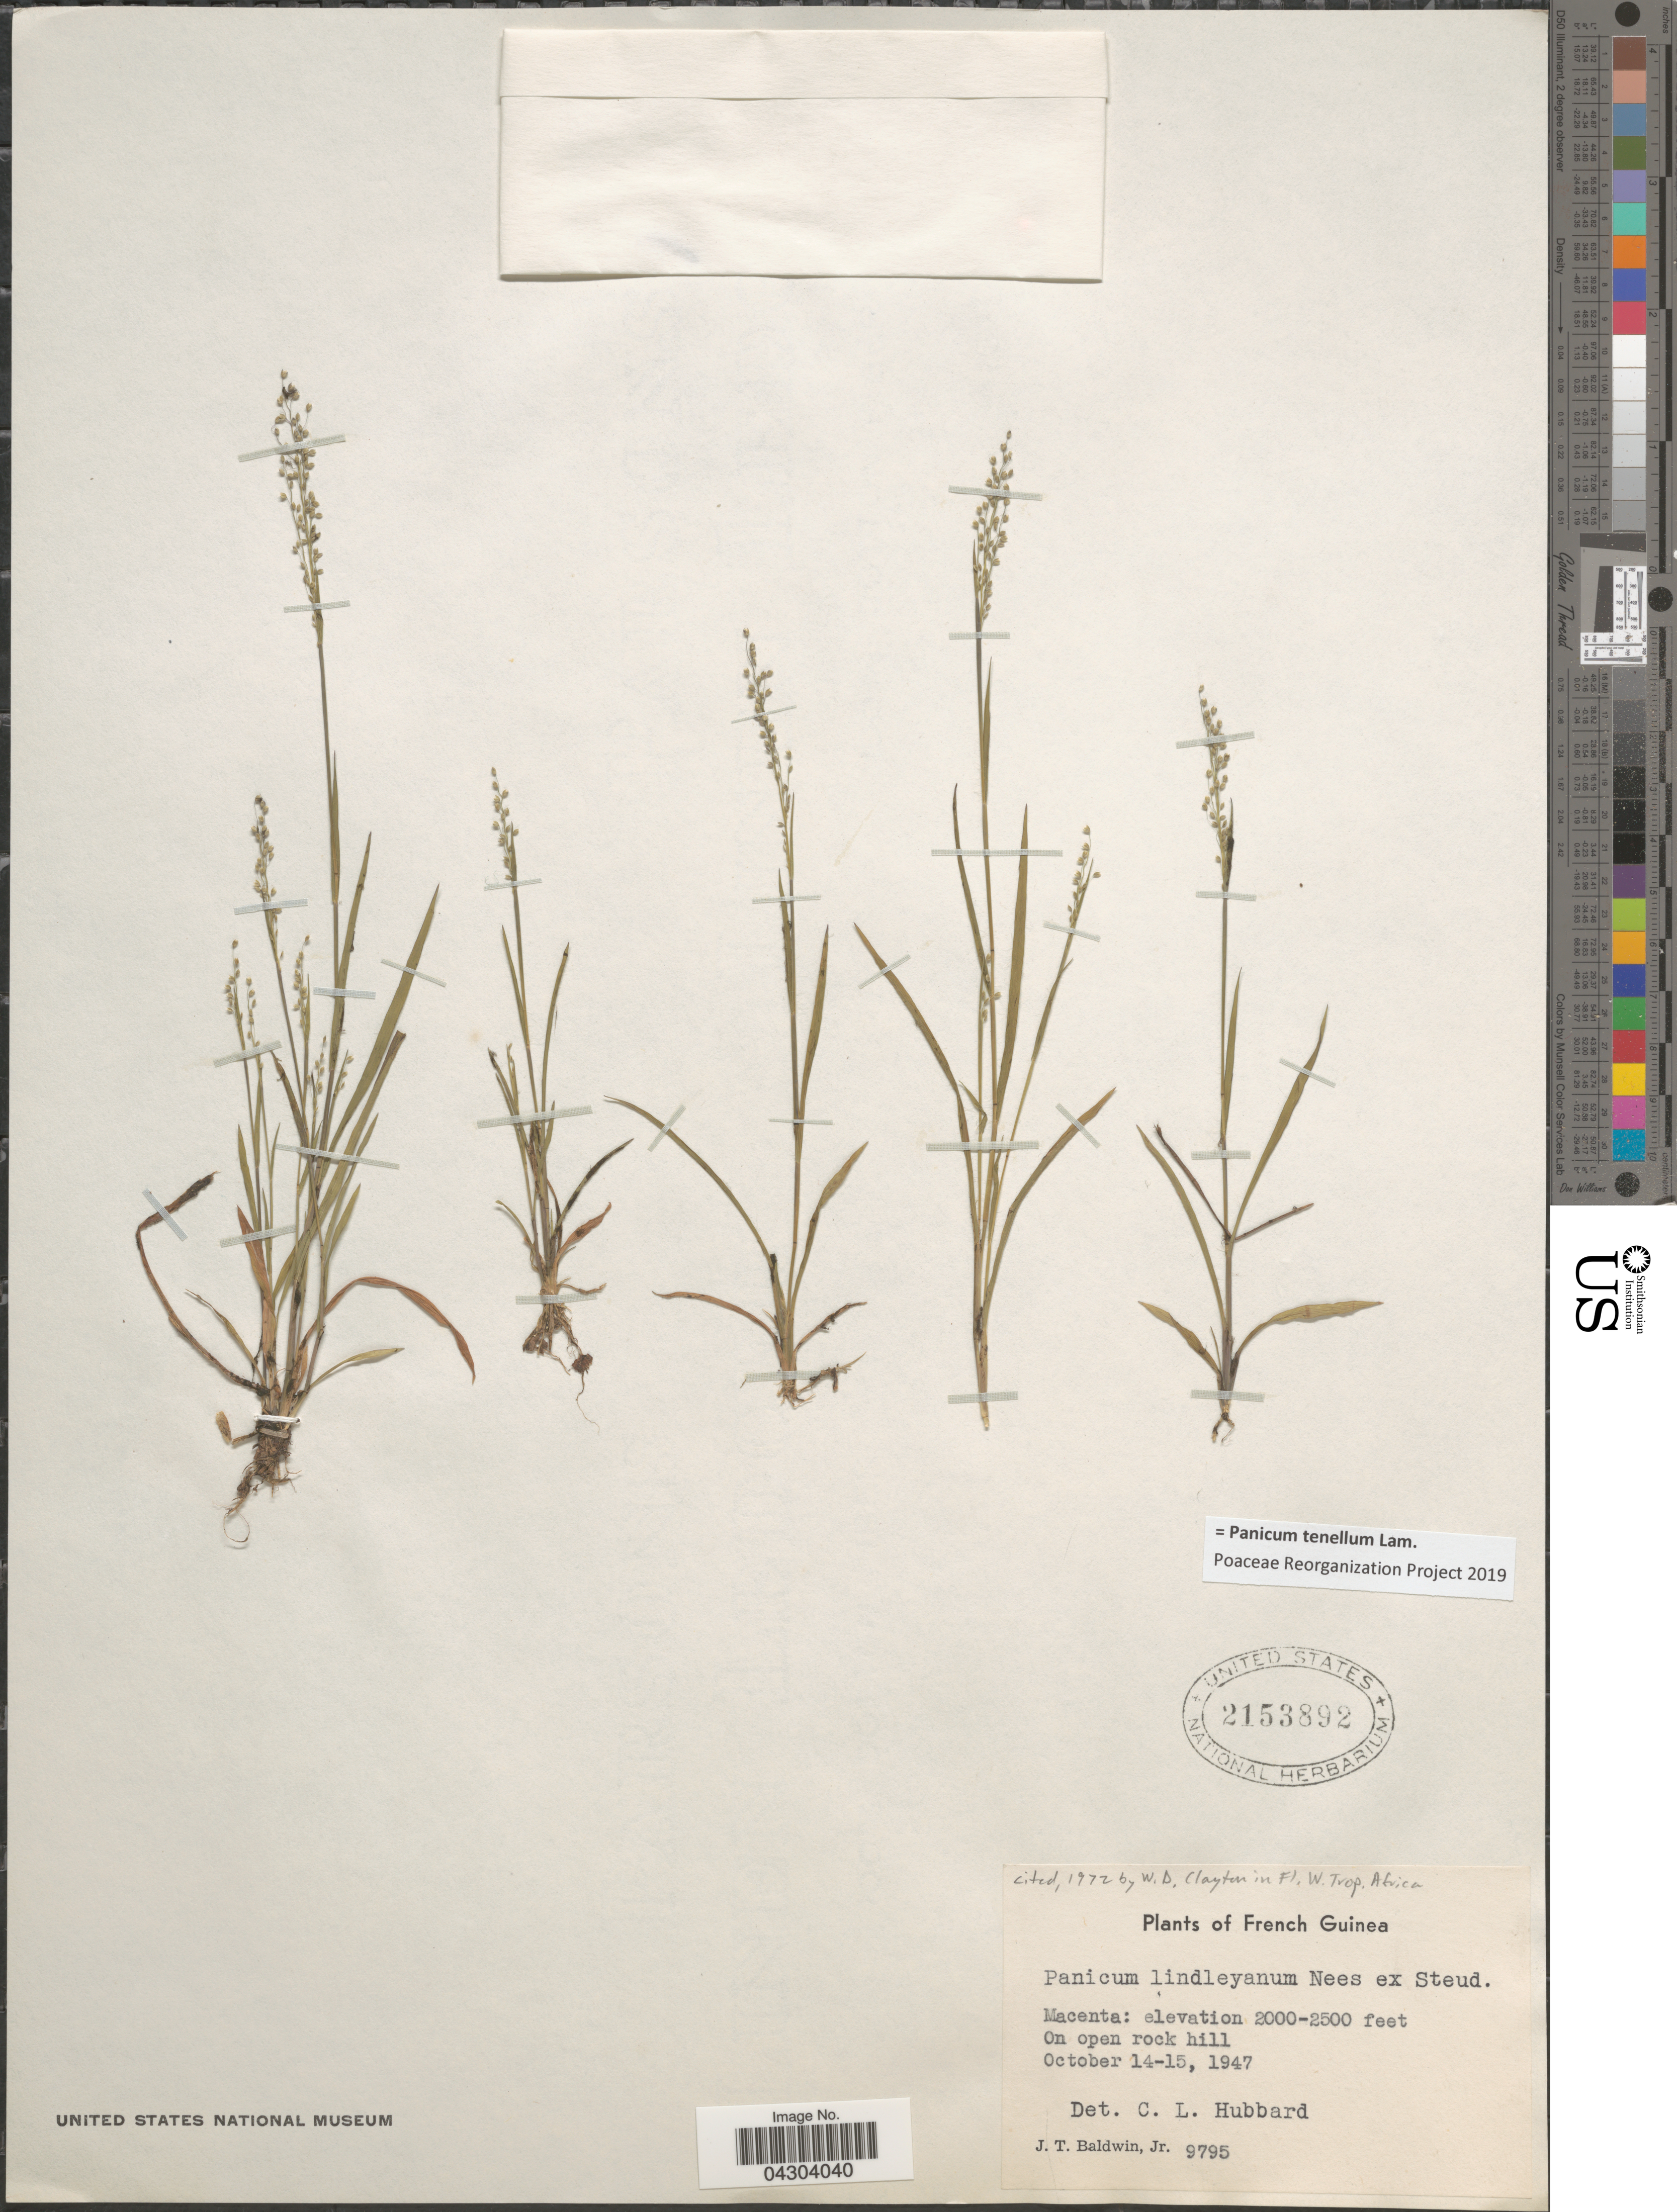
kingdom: Plantae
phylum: Tracheophyta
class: Liliopsida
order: Poales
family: Poaceae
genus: Panicum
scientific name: Panicum tenellum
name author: Lam.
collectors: J. T. Baldwin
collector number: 9795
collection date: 1947-10-14/1947-10-15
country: Guinea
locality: French Guinea. Macenta.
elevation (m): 610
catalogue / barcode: US 2153892